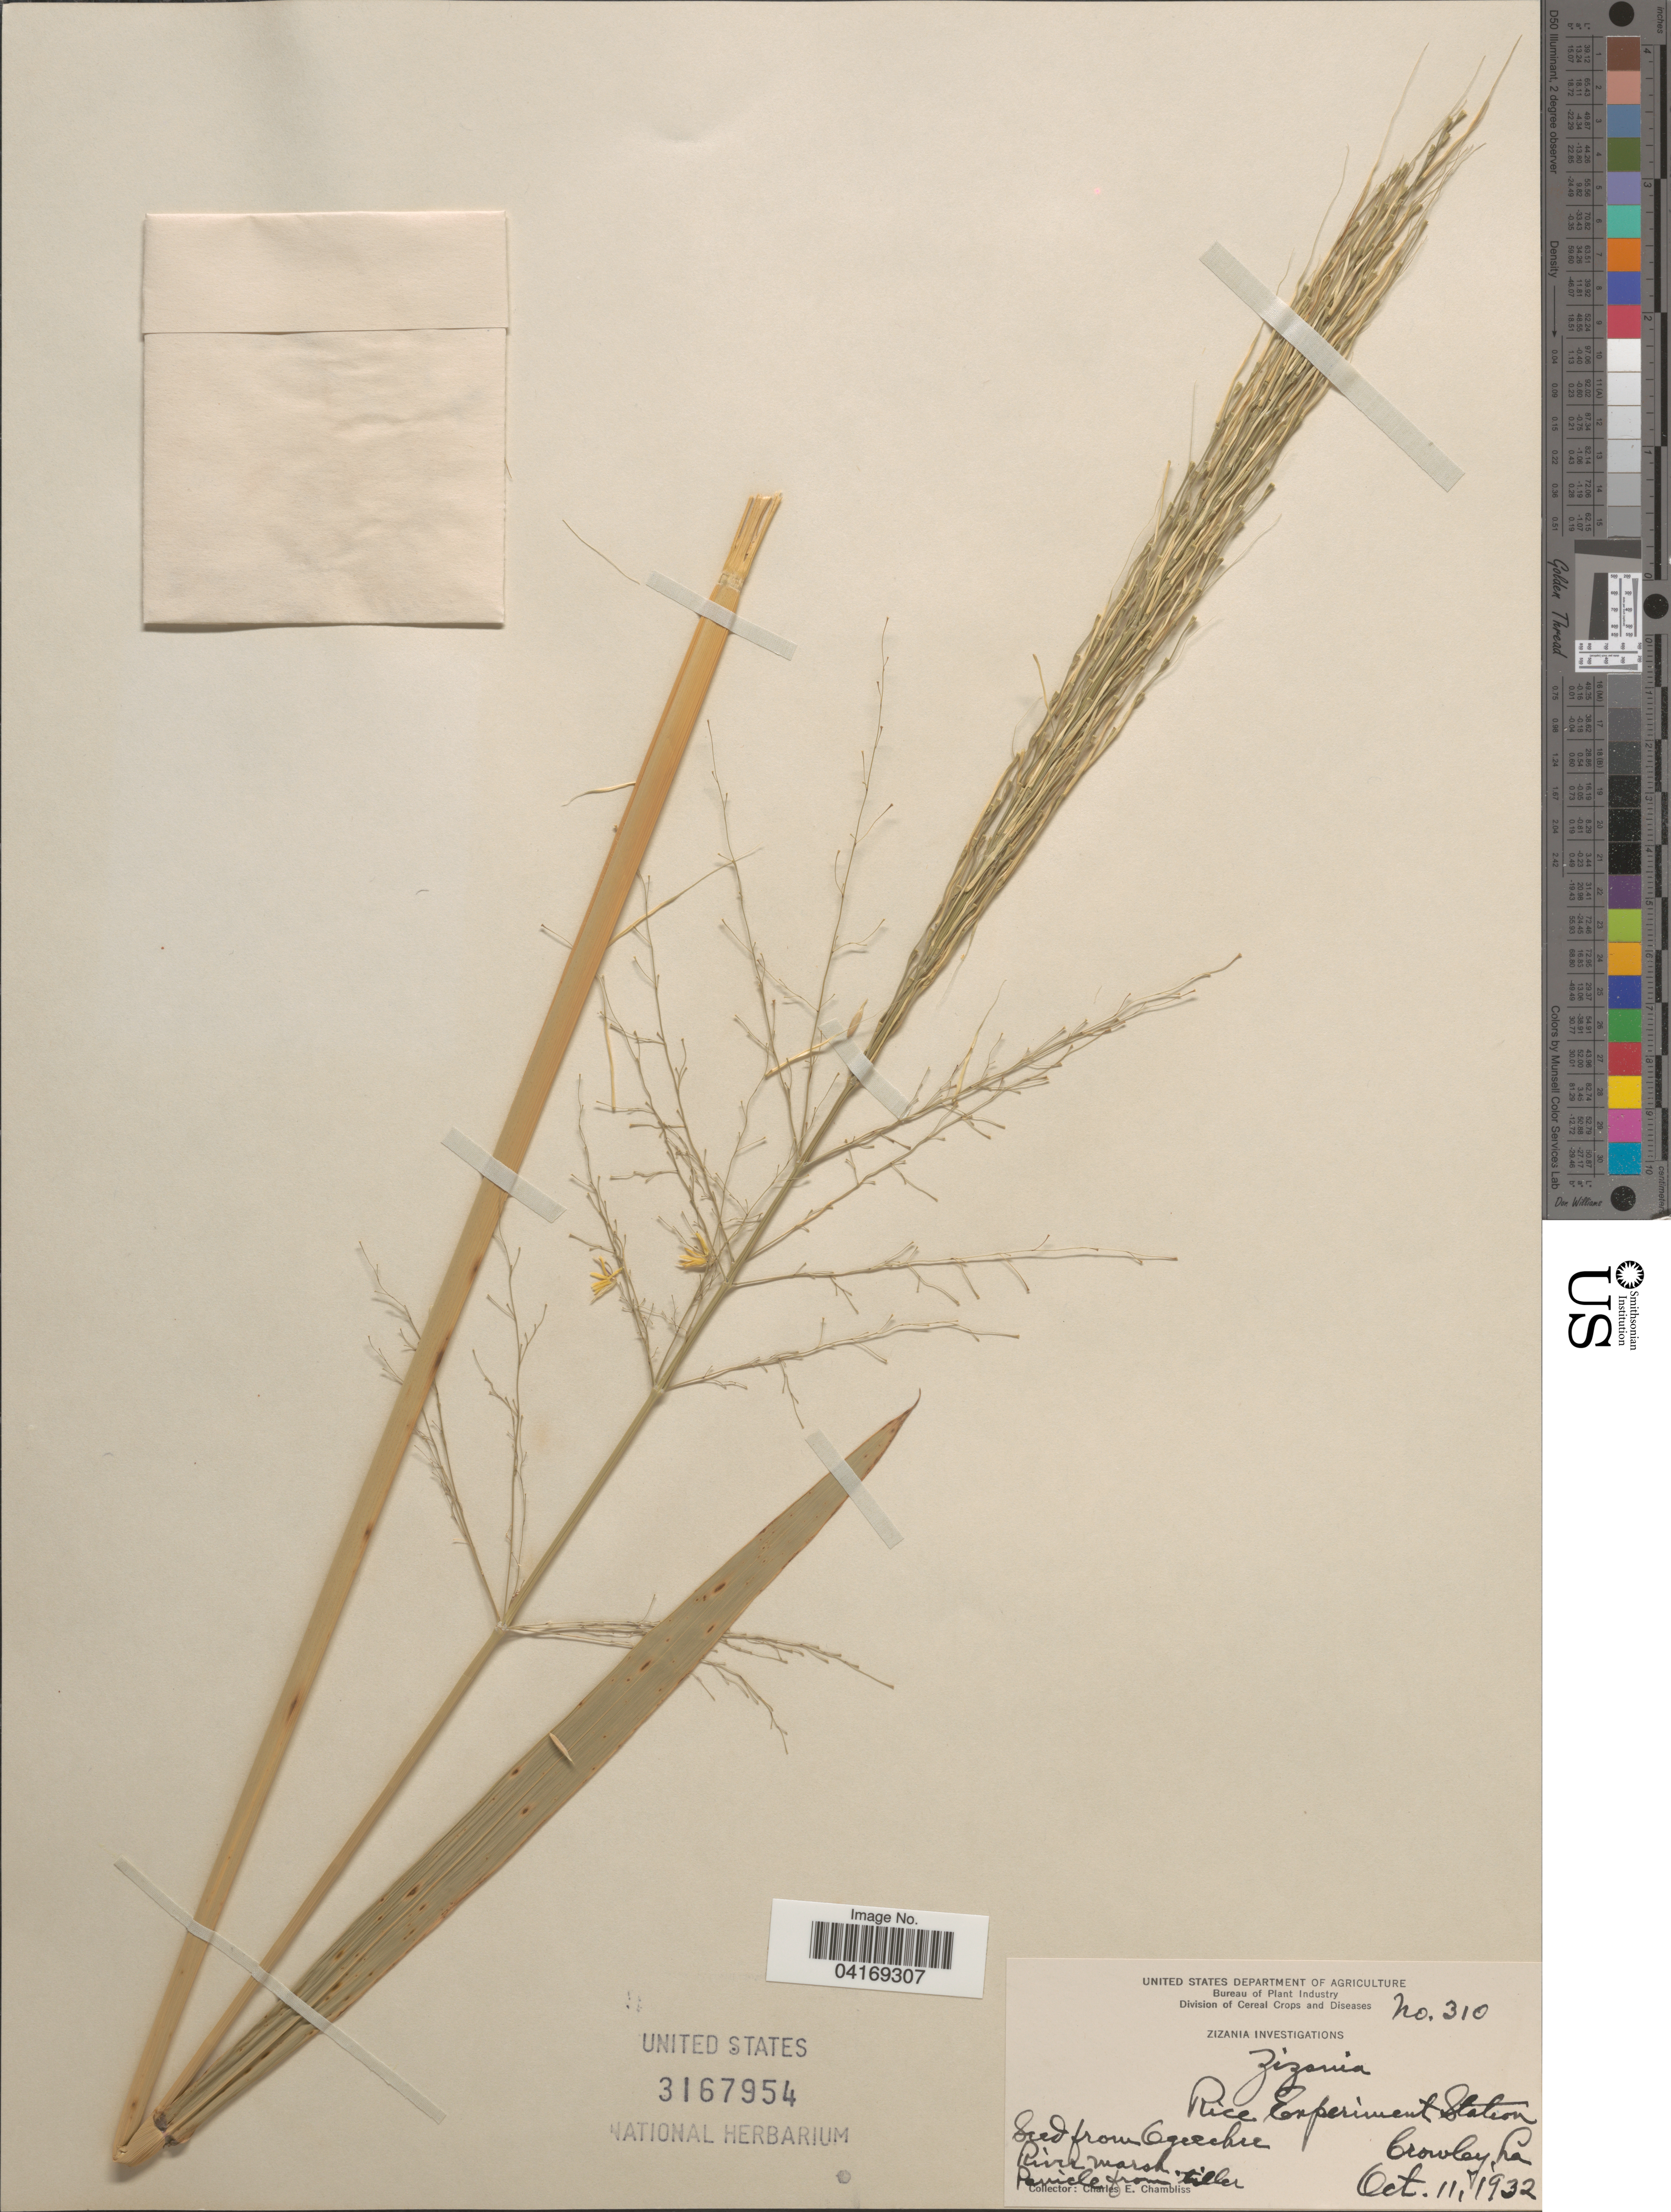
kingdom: Plantae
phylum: Tracheophyta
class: Liliopsida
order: Poales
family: Poaceae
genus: Zizania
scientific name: Zizania sp.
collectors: C. Chambliss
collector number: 310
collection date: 1932-10-11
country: United States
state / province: Louisiana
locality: Rice Experiment Station Crowley.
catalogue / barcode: US 3167954